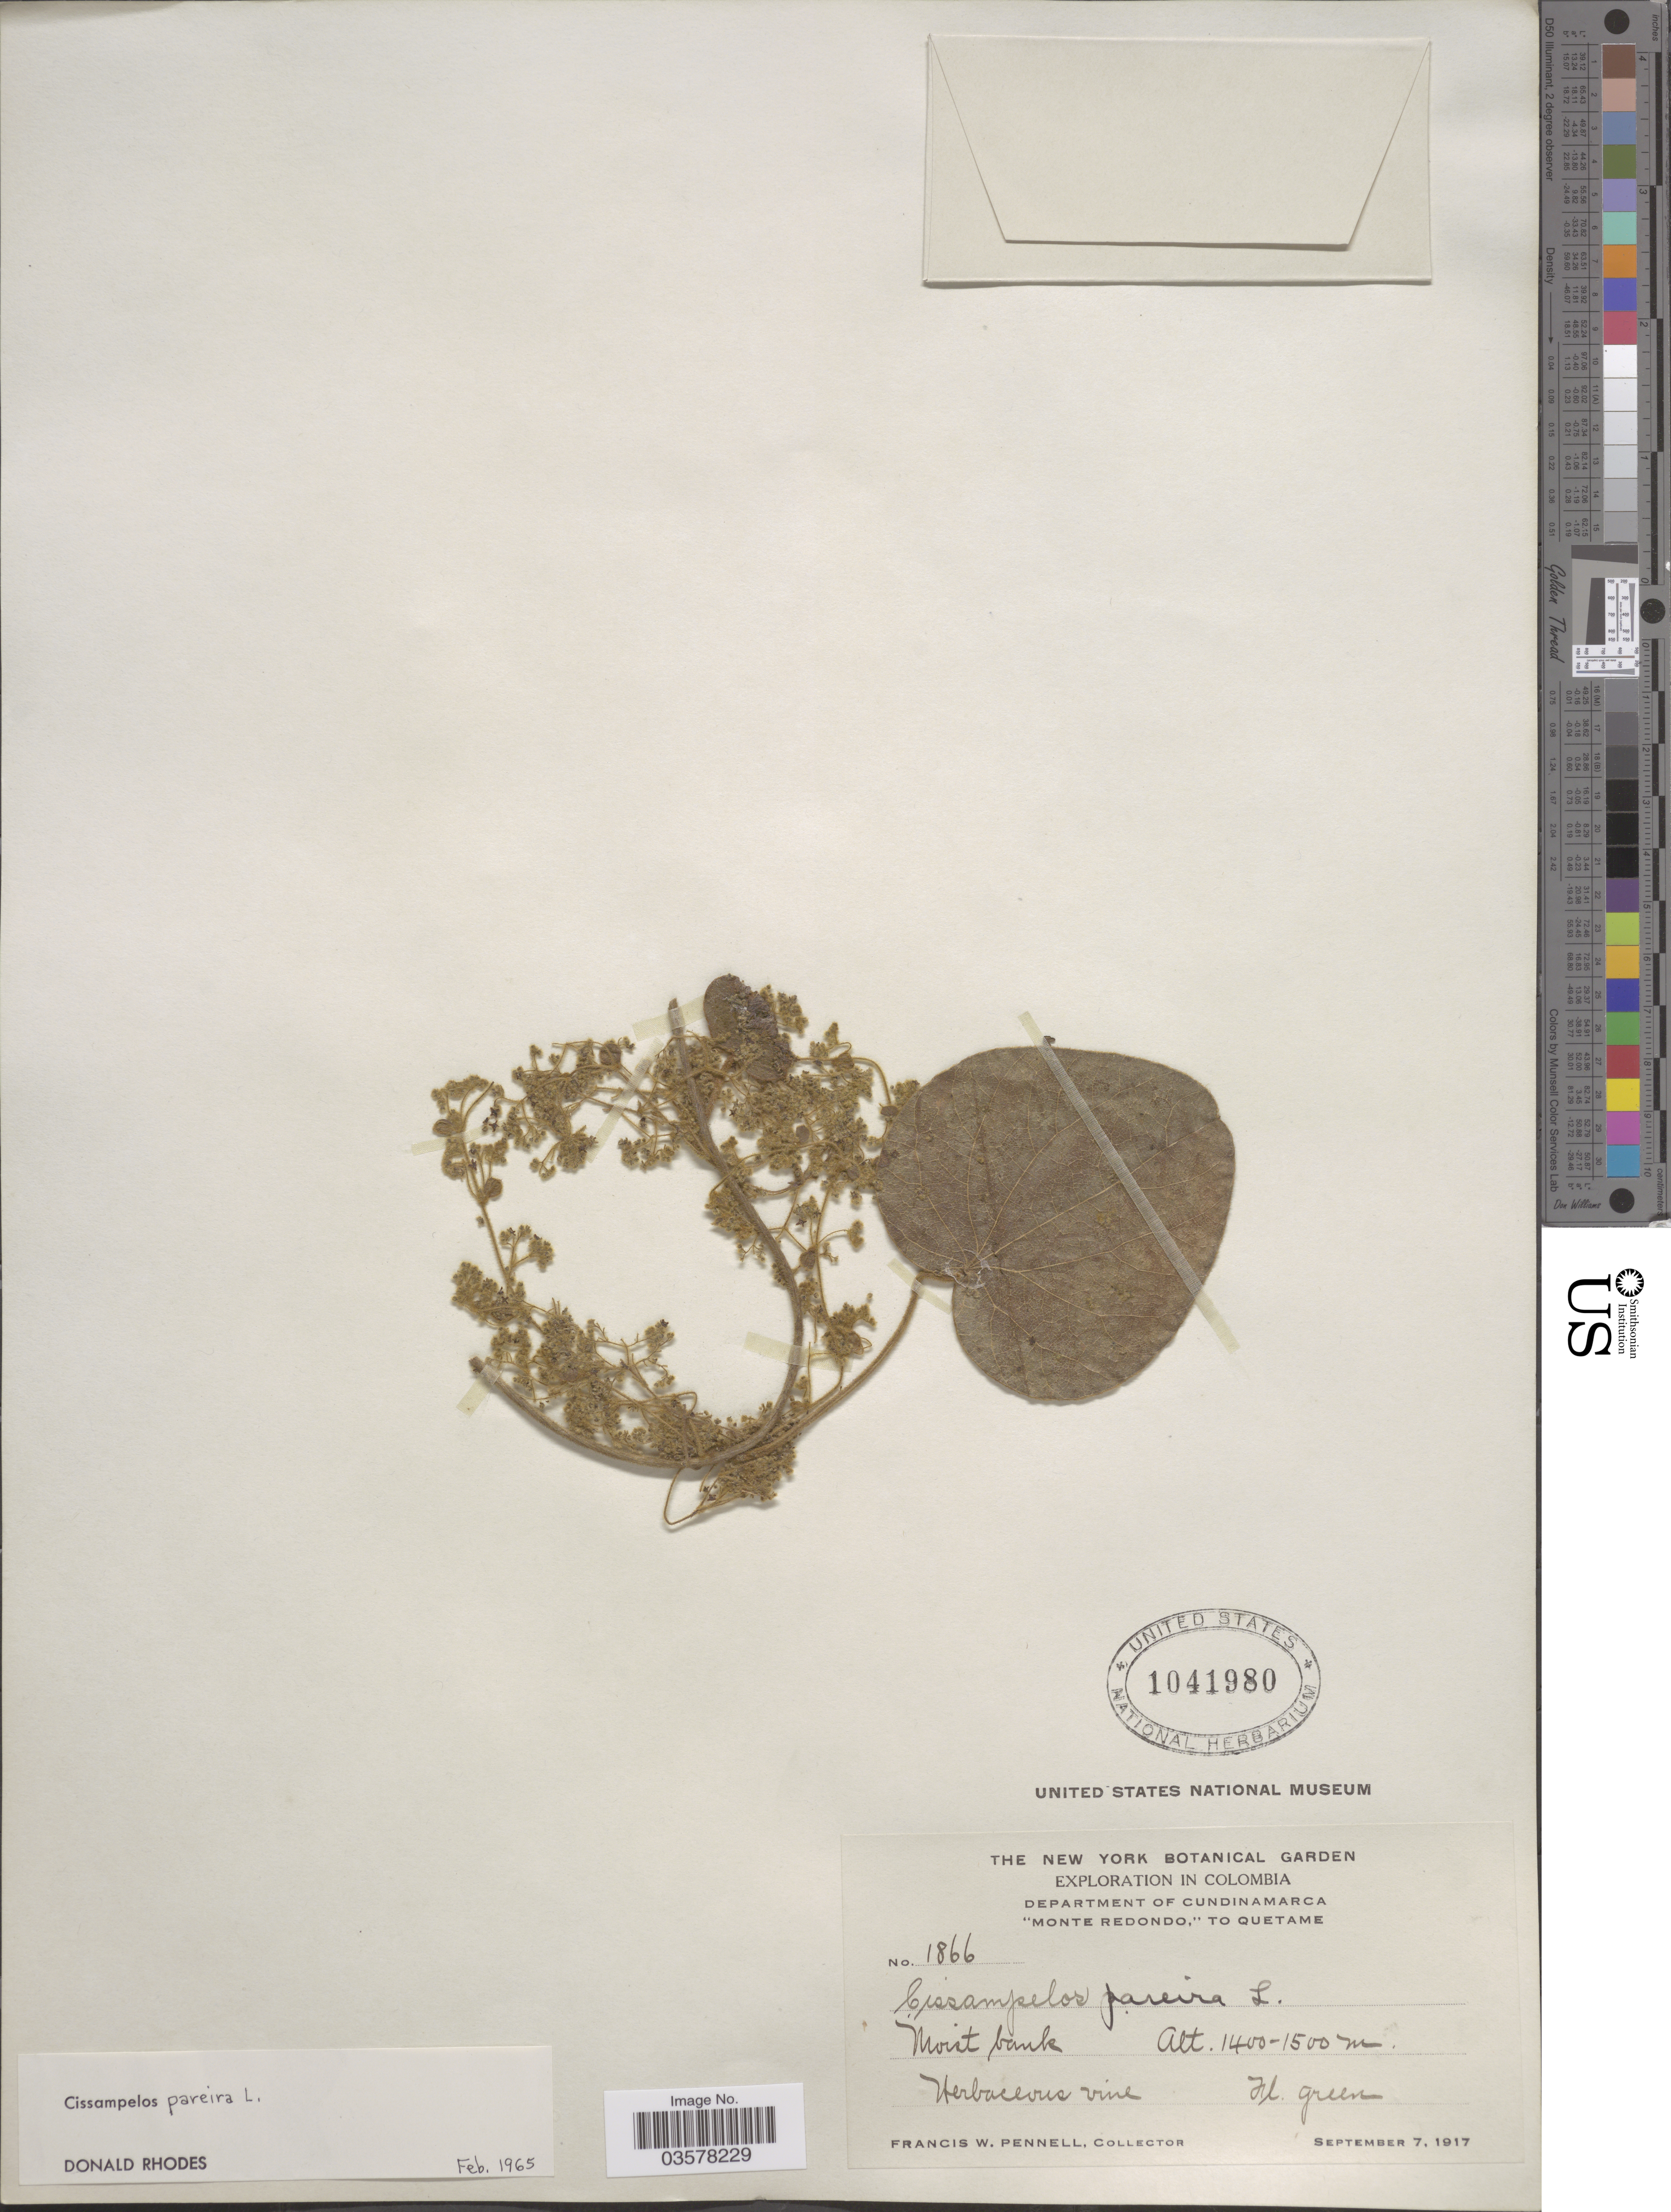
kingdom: Plantae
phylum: Tracheophyta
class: Magnoliopsida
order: Ranunculales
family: Menispermaceae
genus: Cissampelos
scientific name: Cissampelos pareira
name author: L.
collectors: F. W. Pennell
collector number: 1866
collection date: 1917-09-07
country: Colombia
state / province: Cundinamarca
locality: Department of Cundinamarca. "Monte Redondo," to Quetame.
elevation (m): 1400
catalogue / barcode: US 1041980